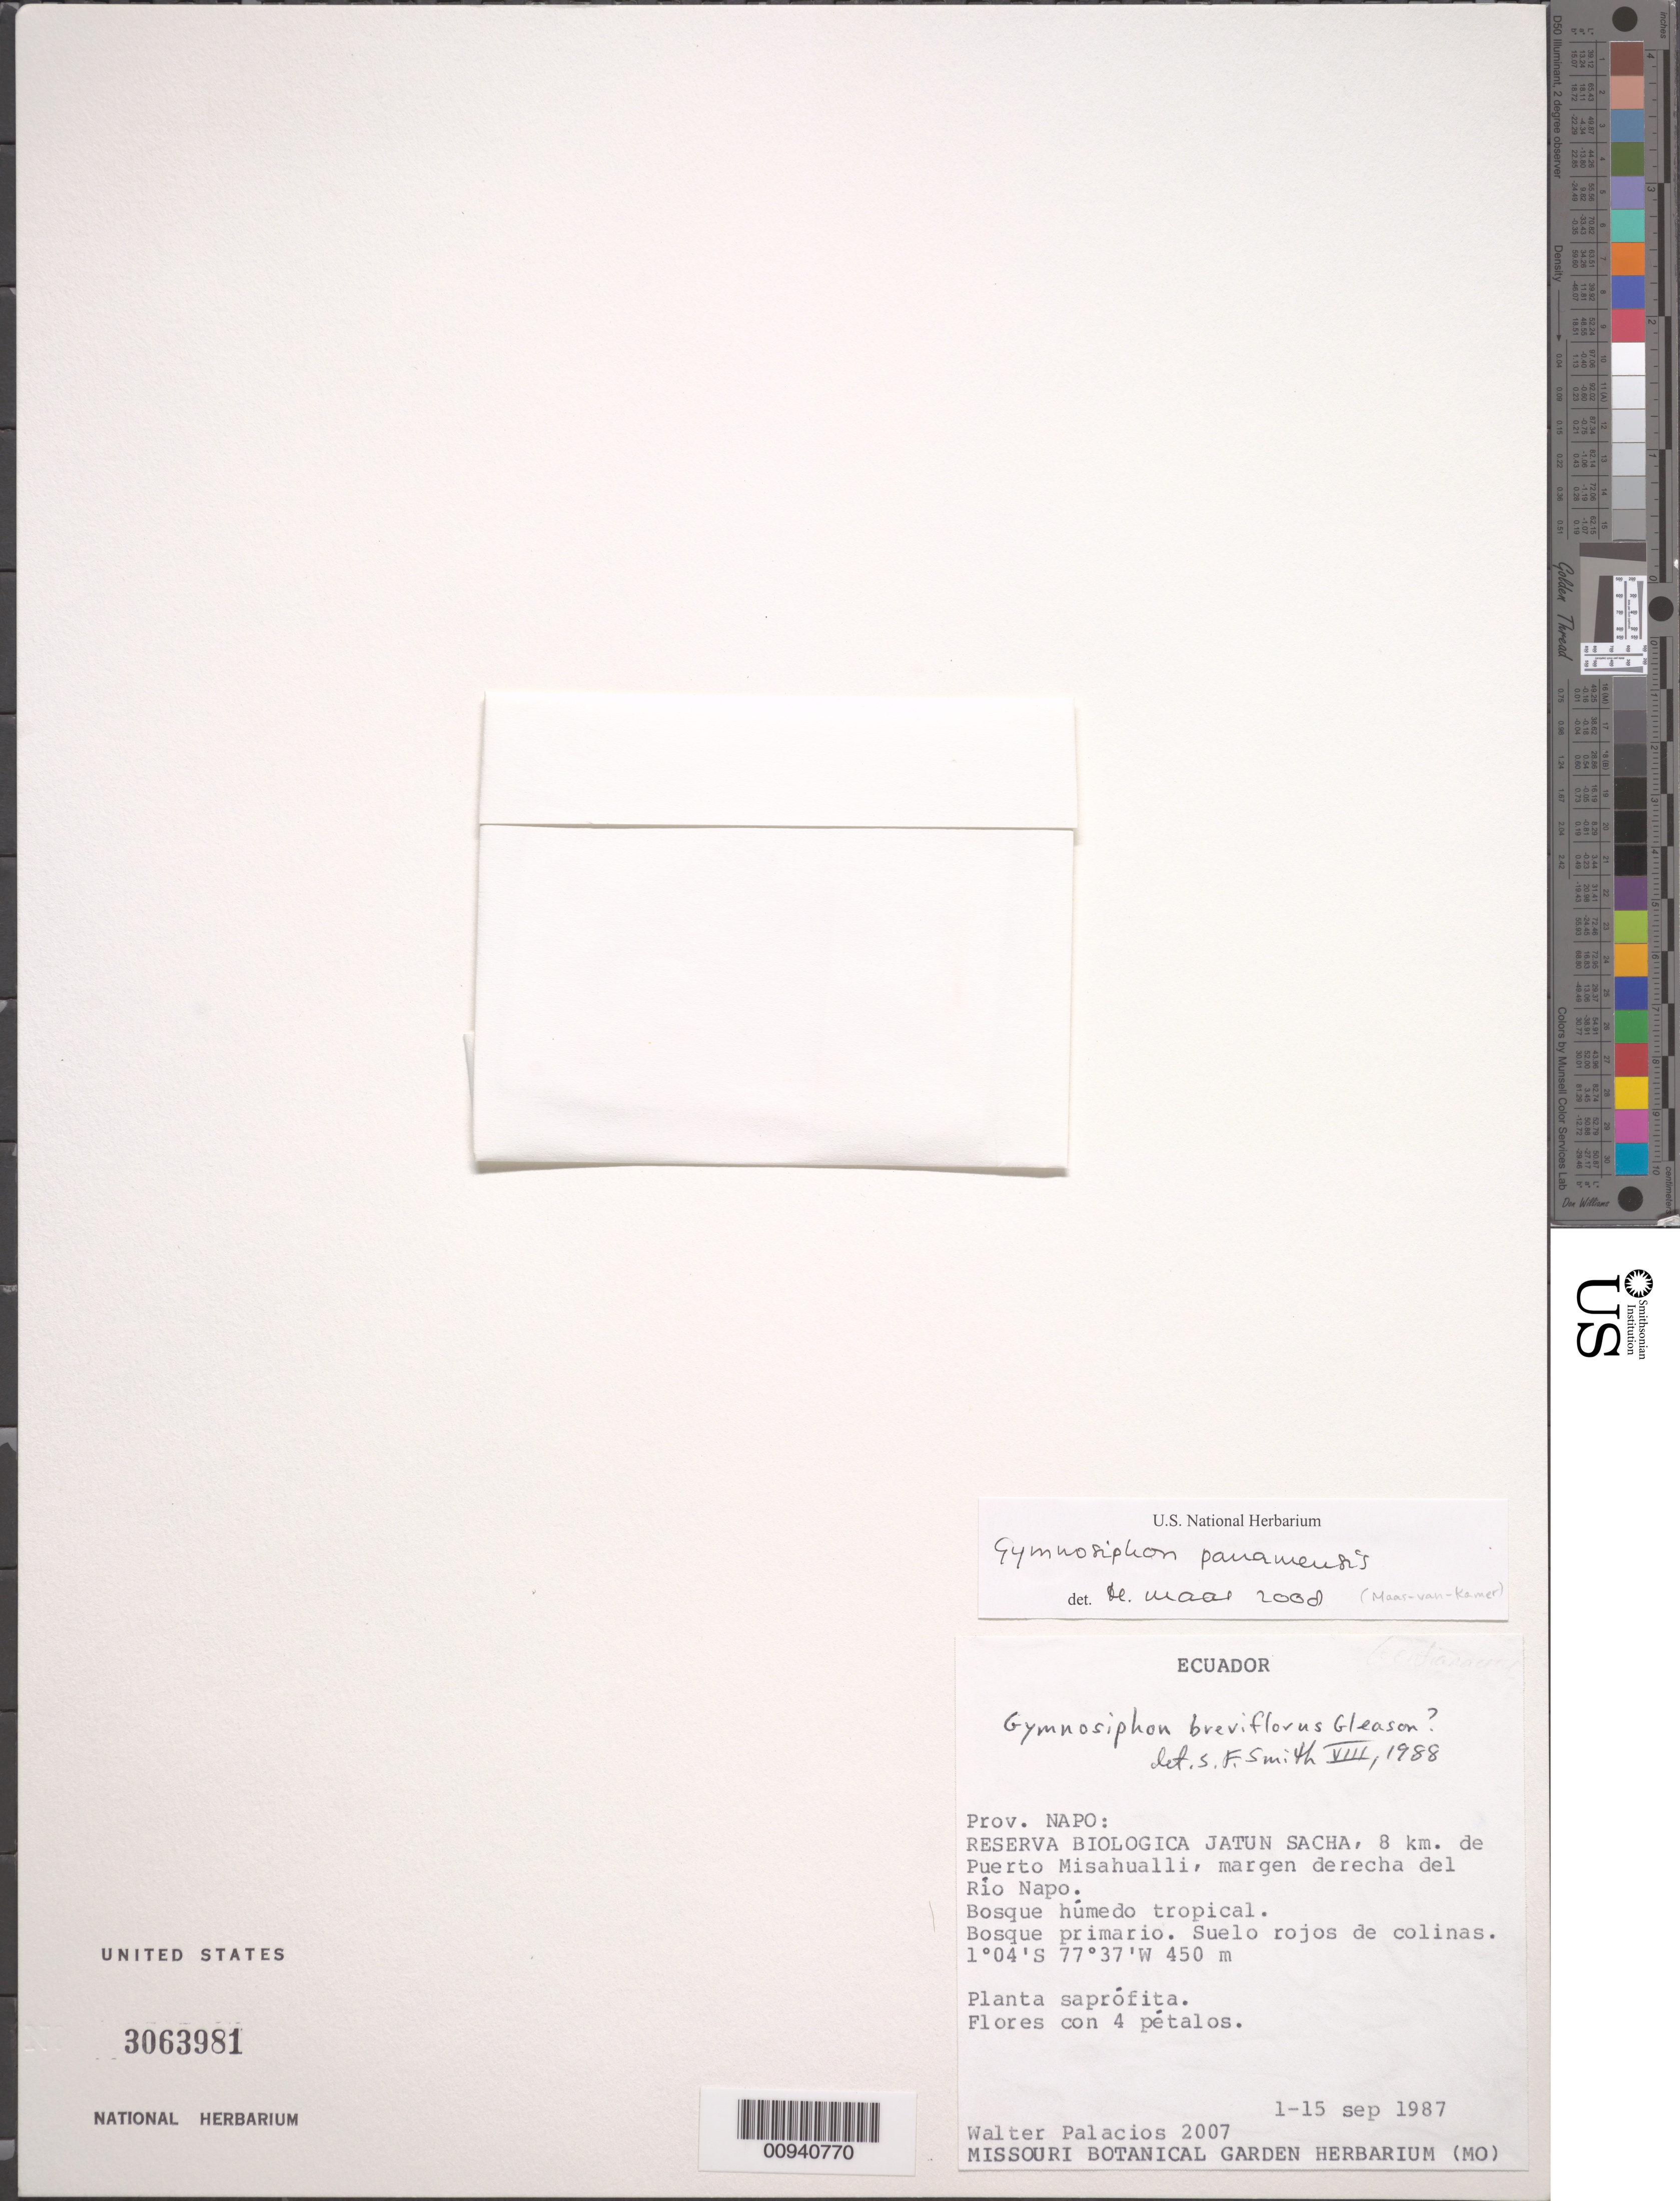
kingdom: Plantae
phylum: Tracheophyta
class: Liliopsida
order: Dioscoreales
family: Burmanniaceae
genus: Gymnosiphon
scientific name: Gymnosiphon panamensis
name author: Jonker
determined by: Maas van de Kamer, H.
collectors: W. Palacios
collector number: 2007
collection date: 1987-09-01/1987-09-15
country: Ecuador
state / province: Napo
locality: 8 km from Puerto Misahualli, right side of the Rio Napo, Jatun Sacha Biological Reserve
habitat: Bosque humedo tropical. Bosque primario. Suelo rojos de colinas.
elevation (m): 450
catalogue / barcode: US 3063981